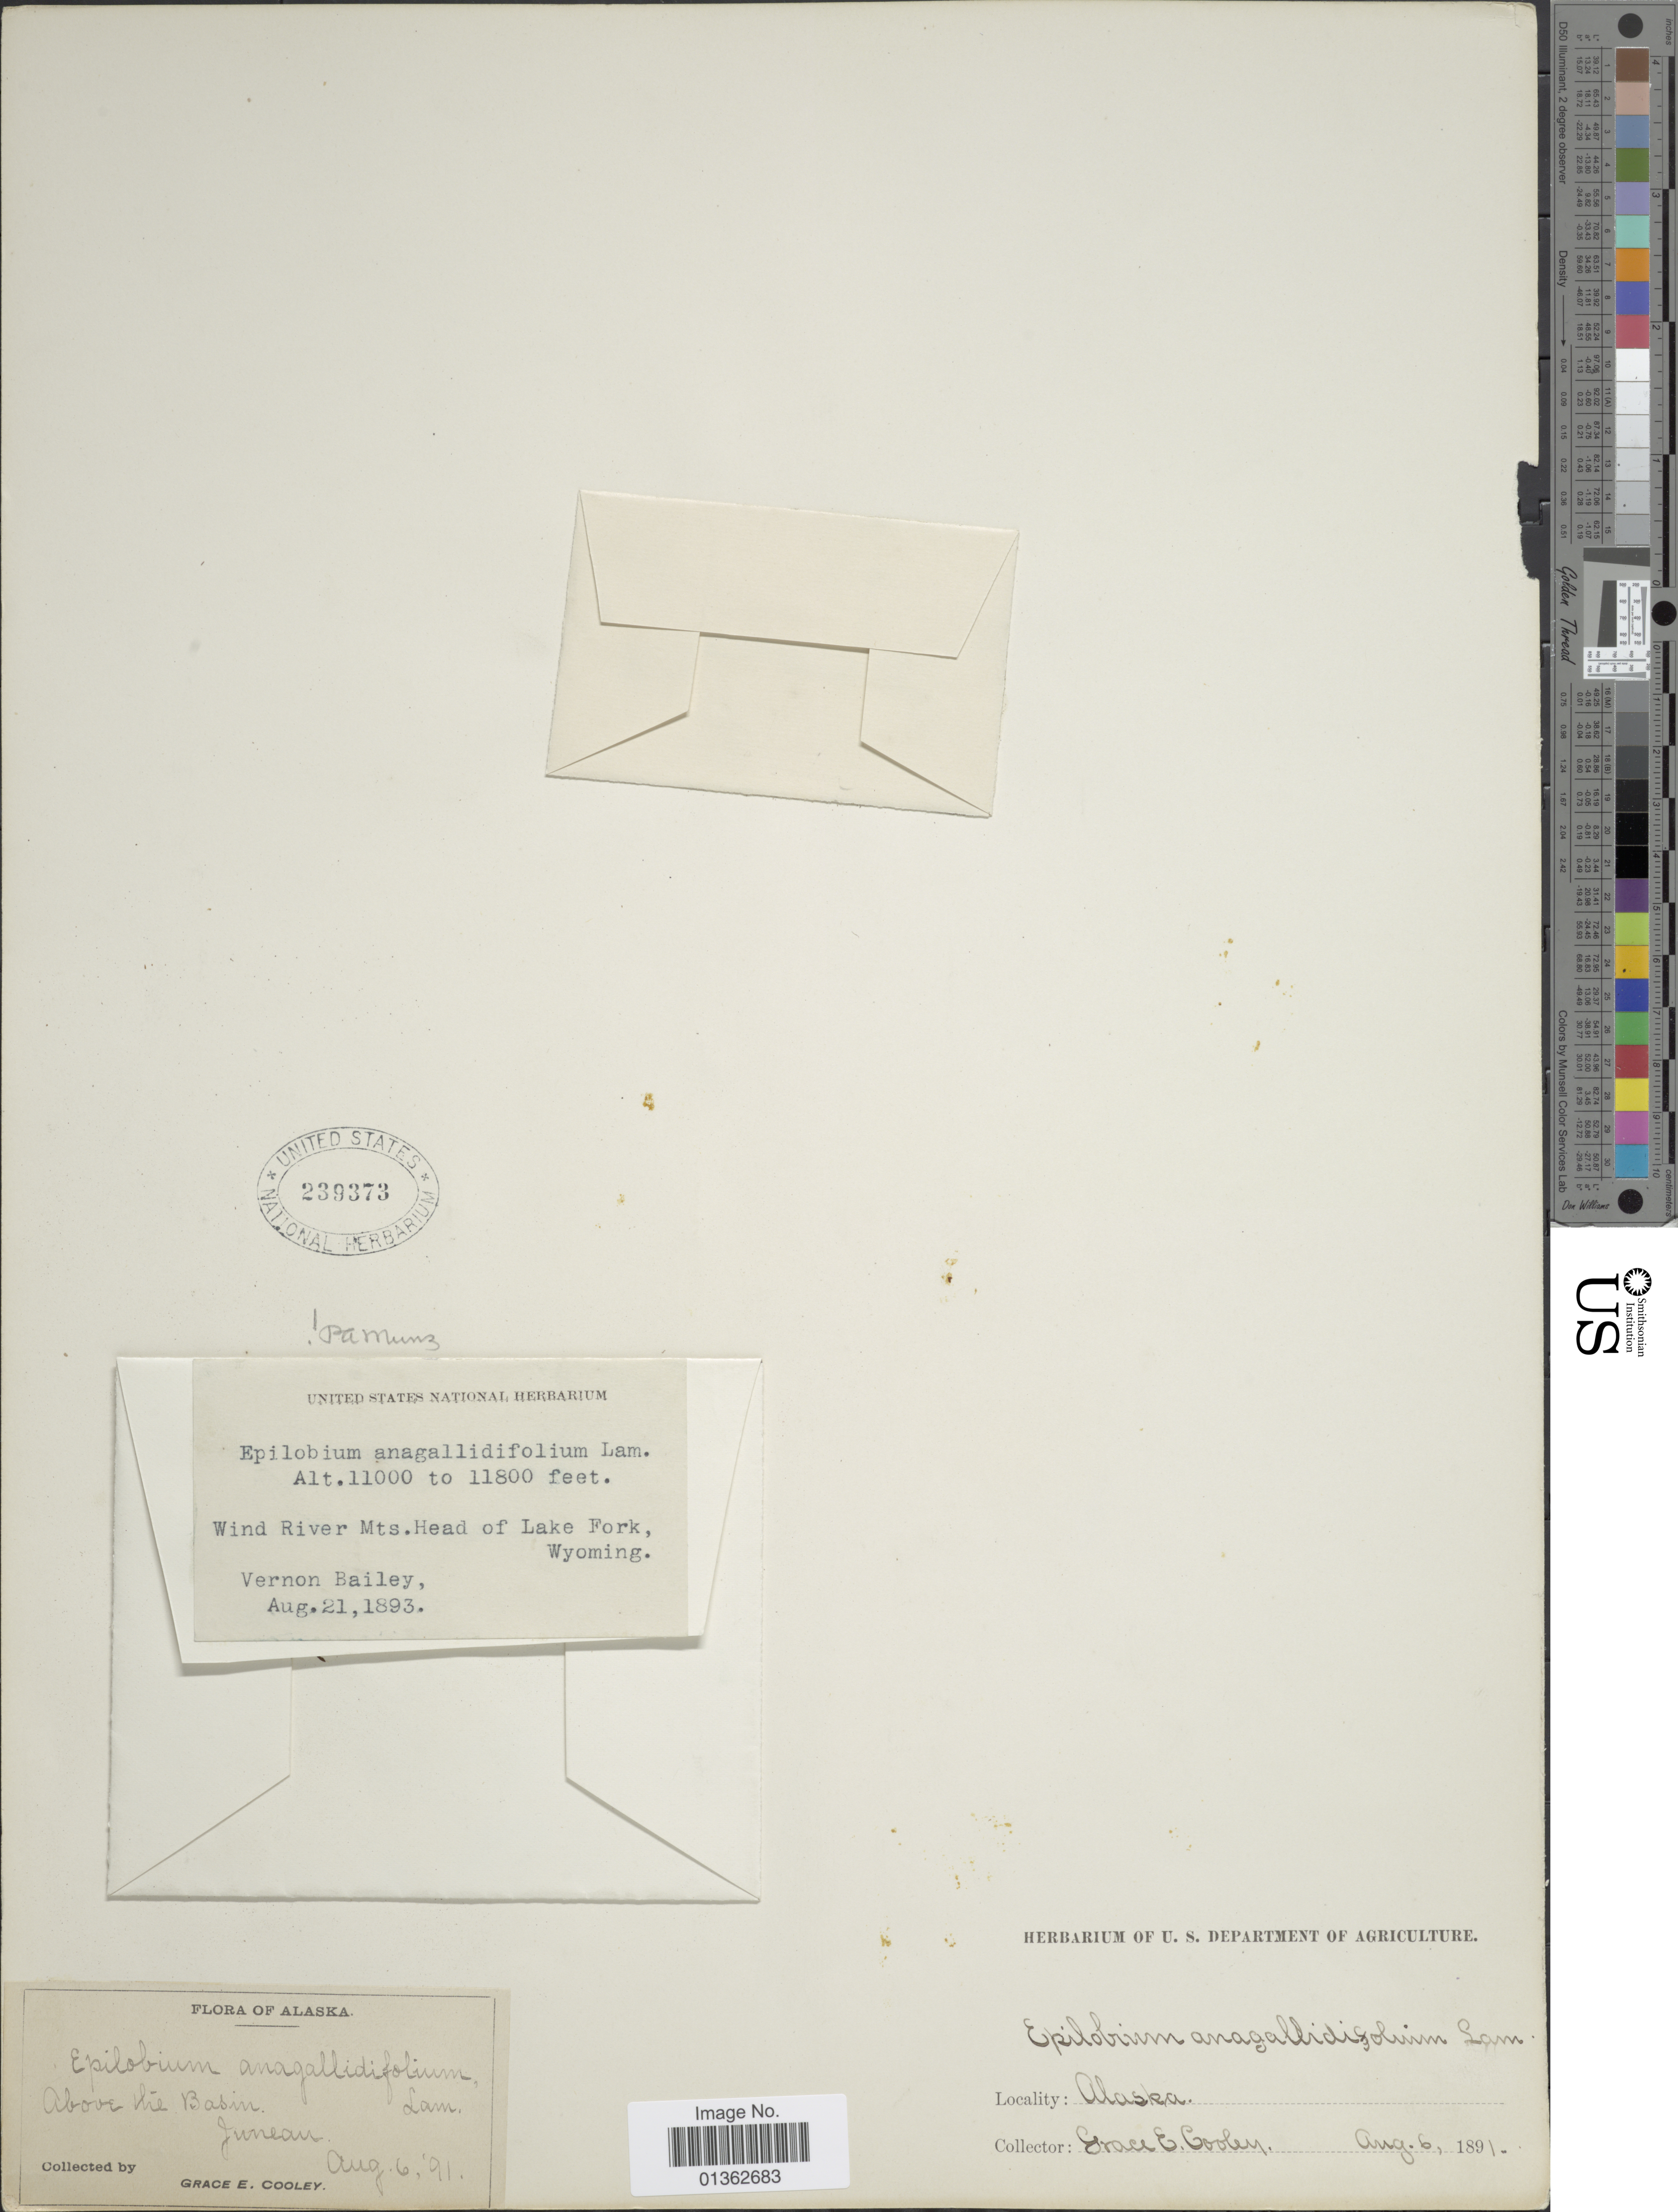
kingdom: Plantae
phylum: Tracheophyta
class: Magnoliopsida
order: Myrtales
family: Onagraceae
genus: Epilobium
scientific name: Epilobium anagallidifolium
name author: Lam.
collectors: G. E. Cooley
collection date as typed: Transcribed d/m/y: 6/8/91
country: United States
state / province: Alaska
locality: Above the Basin, Juneau.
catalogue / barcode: US 239373-2